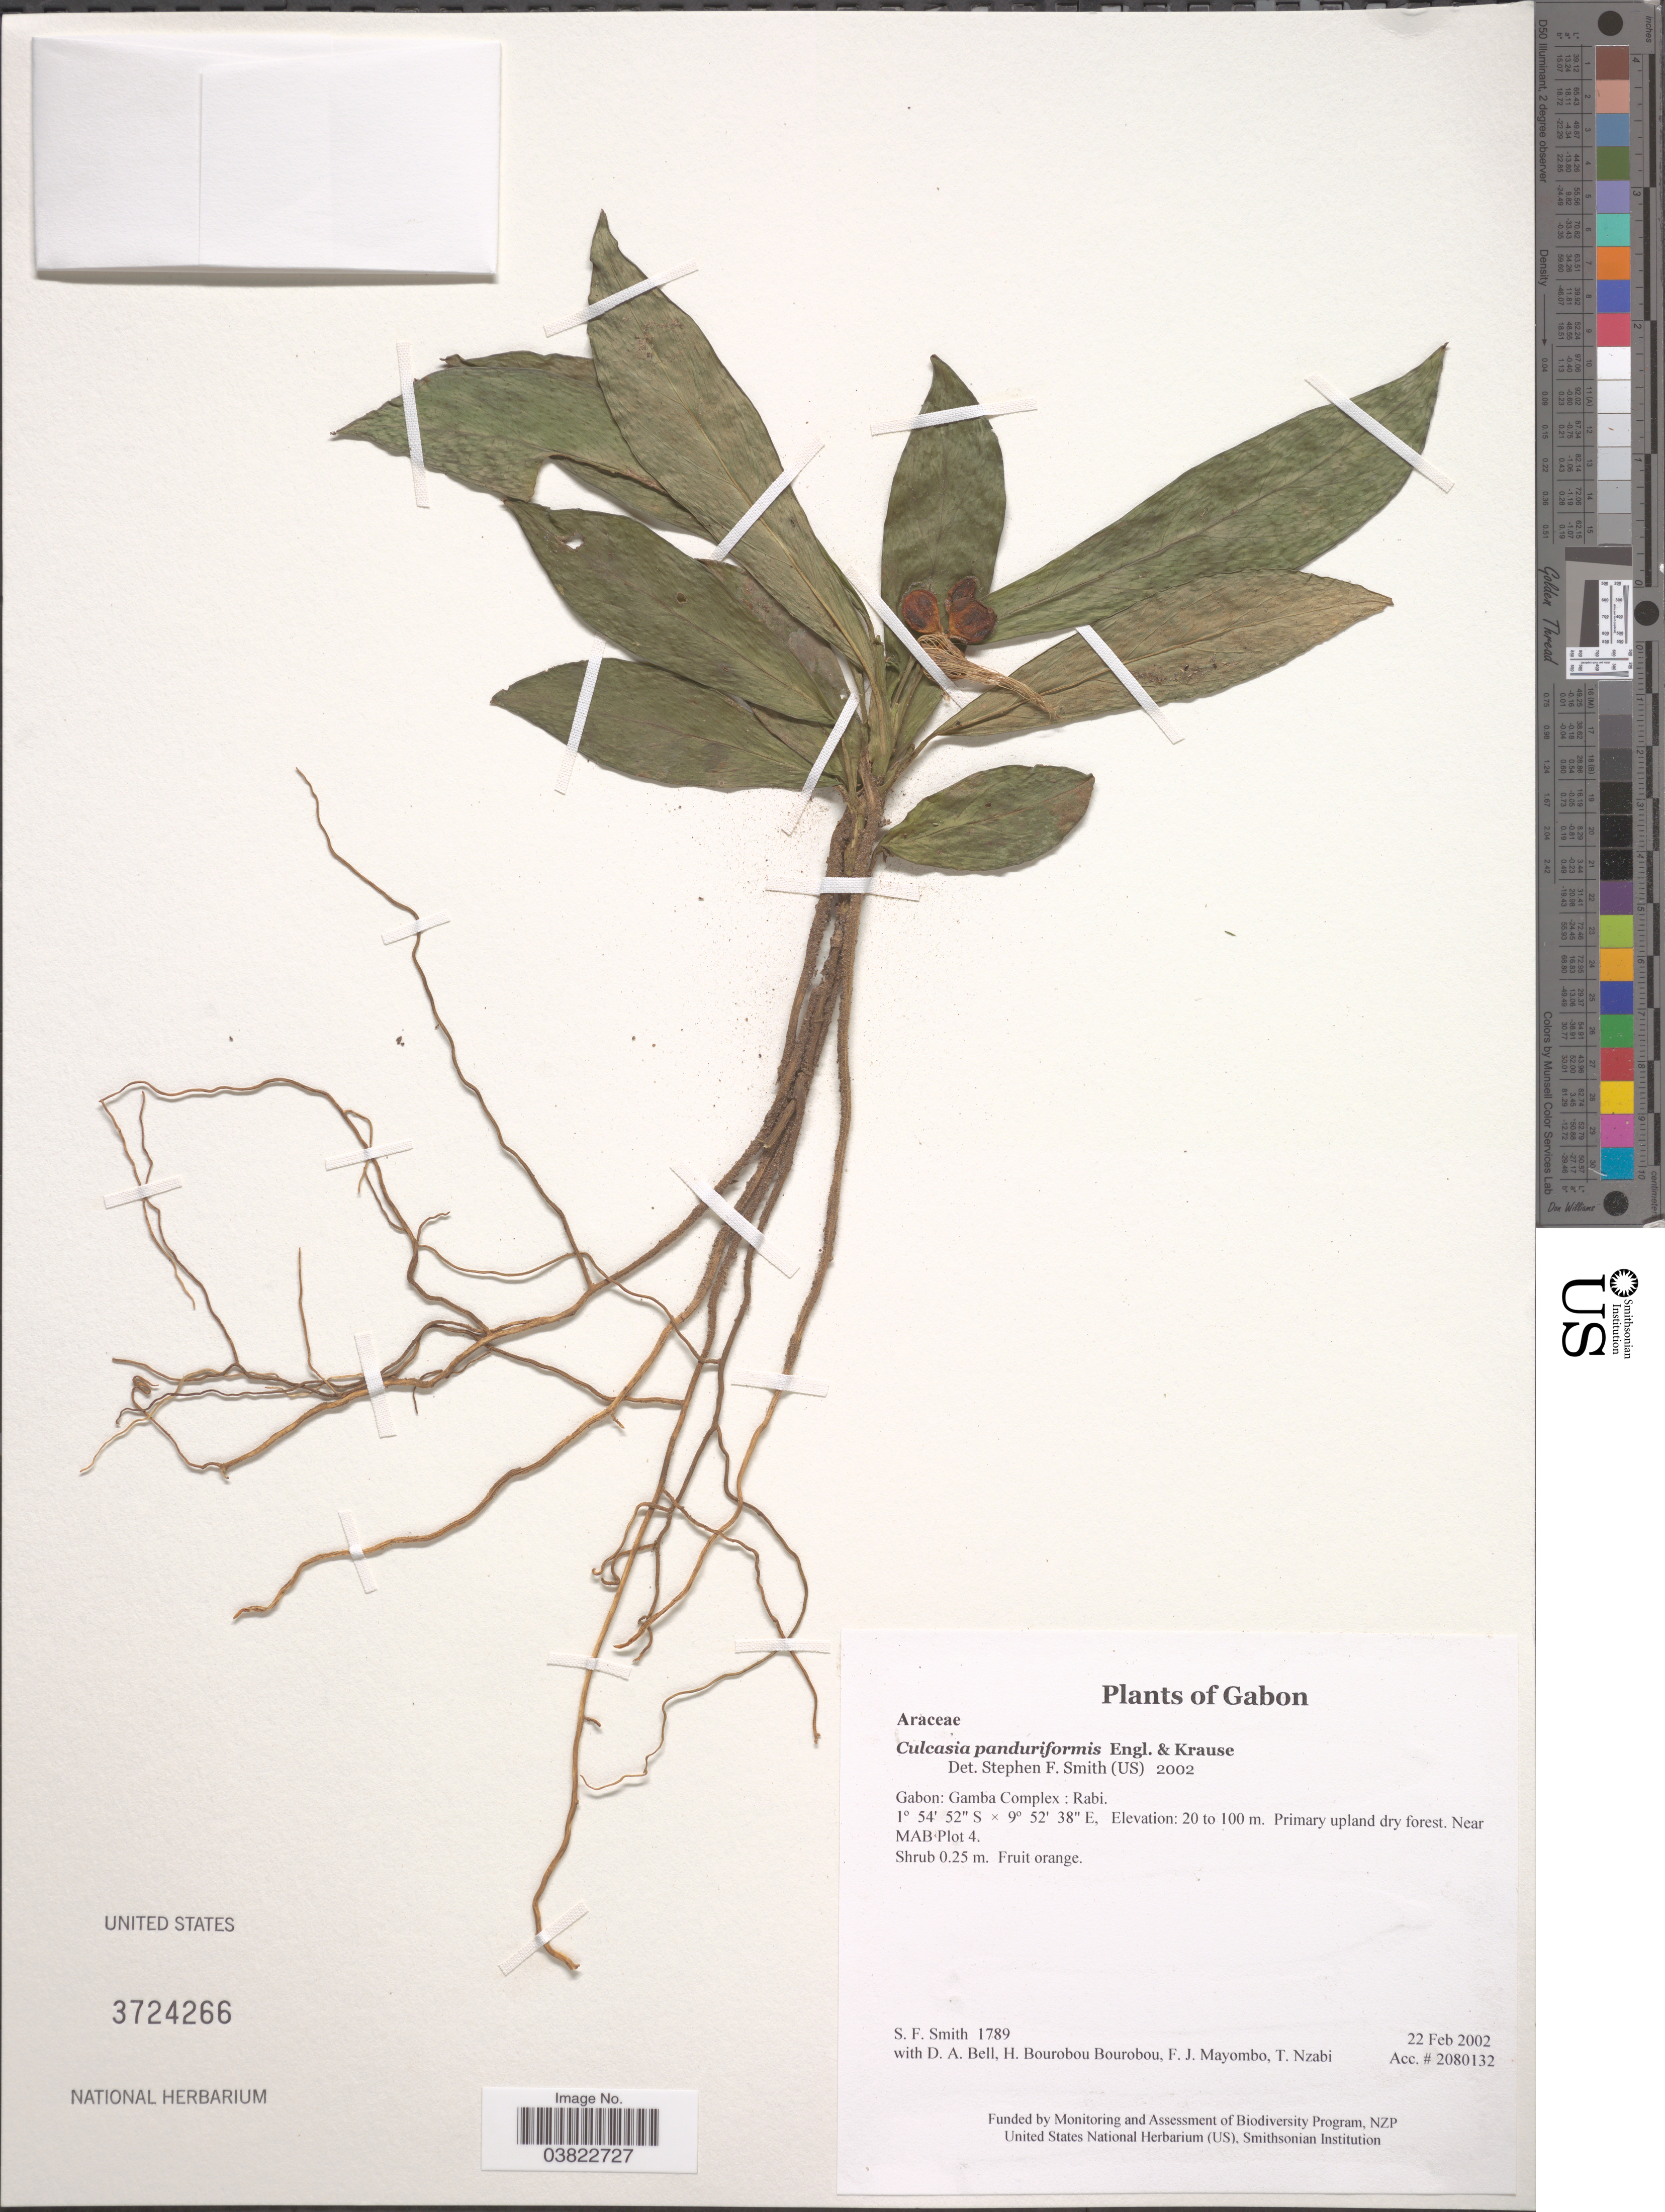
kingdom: Plantae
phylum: Tracheophyta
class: Liliopsida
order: Alismatales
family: Araceae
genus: Culcasia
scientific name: Culcasia panduriformis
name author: Engl. & Krause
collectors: S.F. Smith, D. A. Bell, H. Bourobou Bourobou & F. J. Mayombo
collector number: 1789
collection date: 2002-02-22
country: Gabon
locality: Gamba Complex: Rabi. Primary upland dry forest. Near MAB Plot 4.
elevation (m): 20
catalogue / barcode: US 3724266